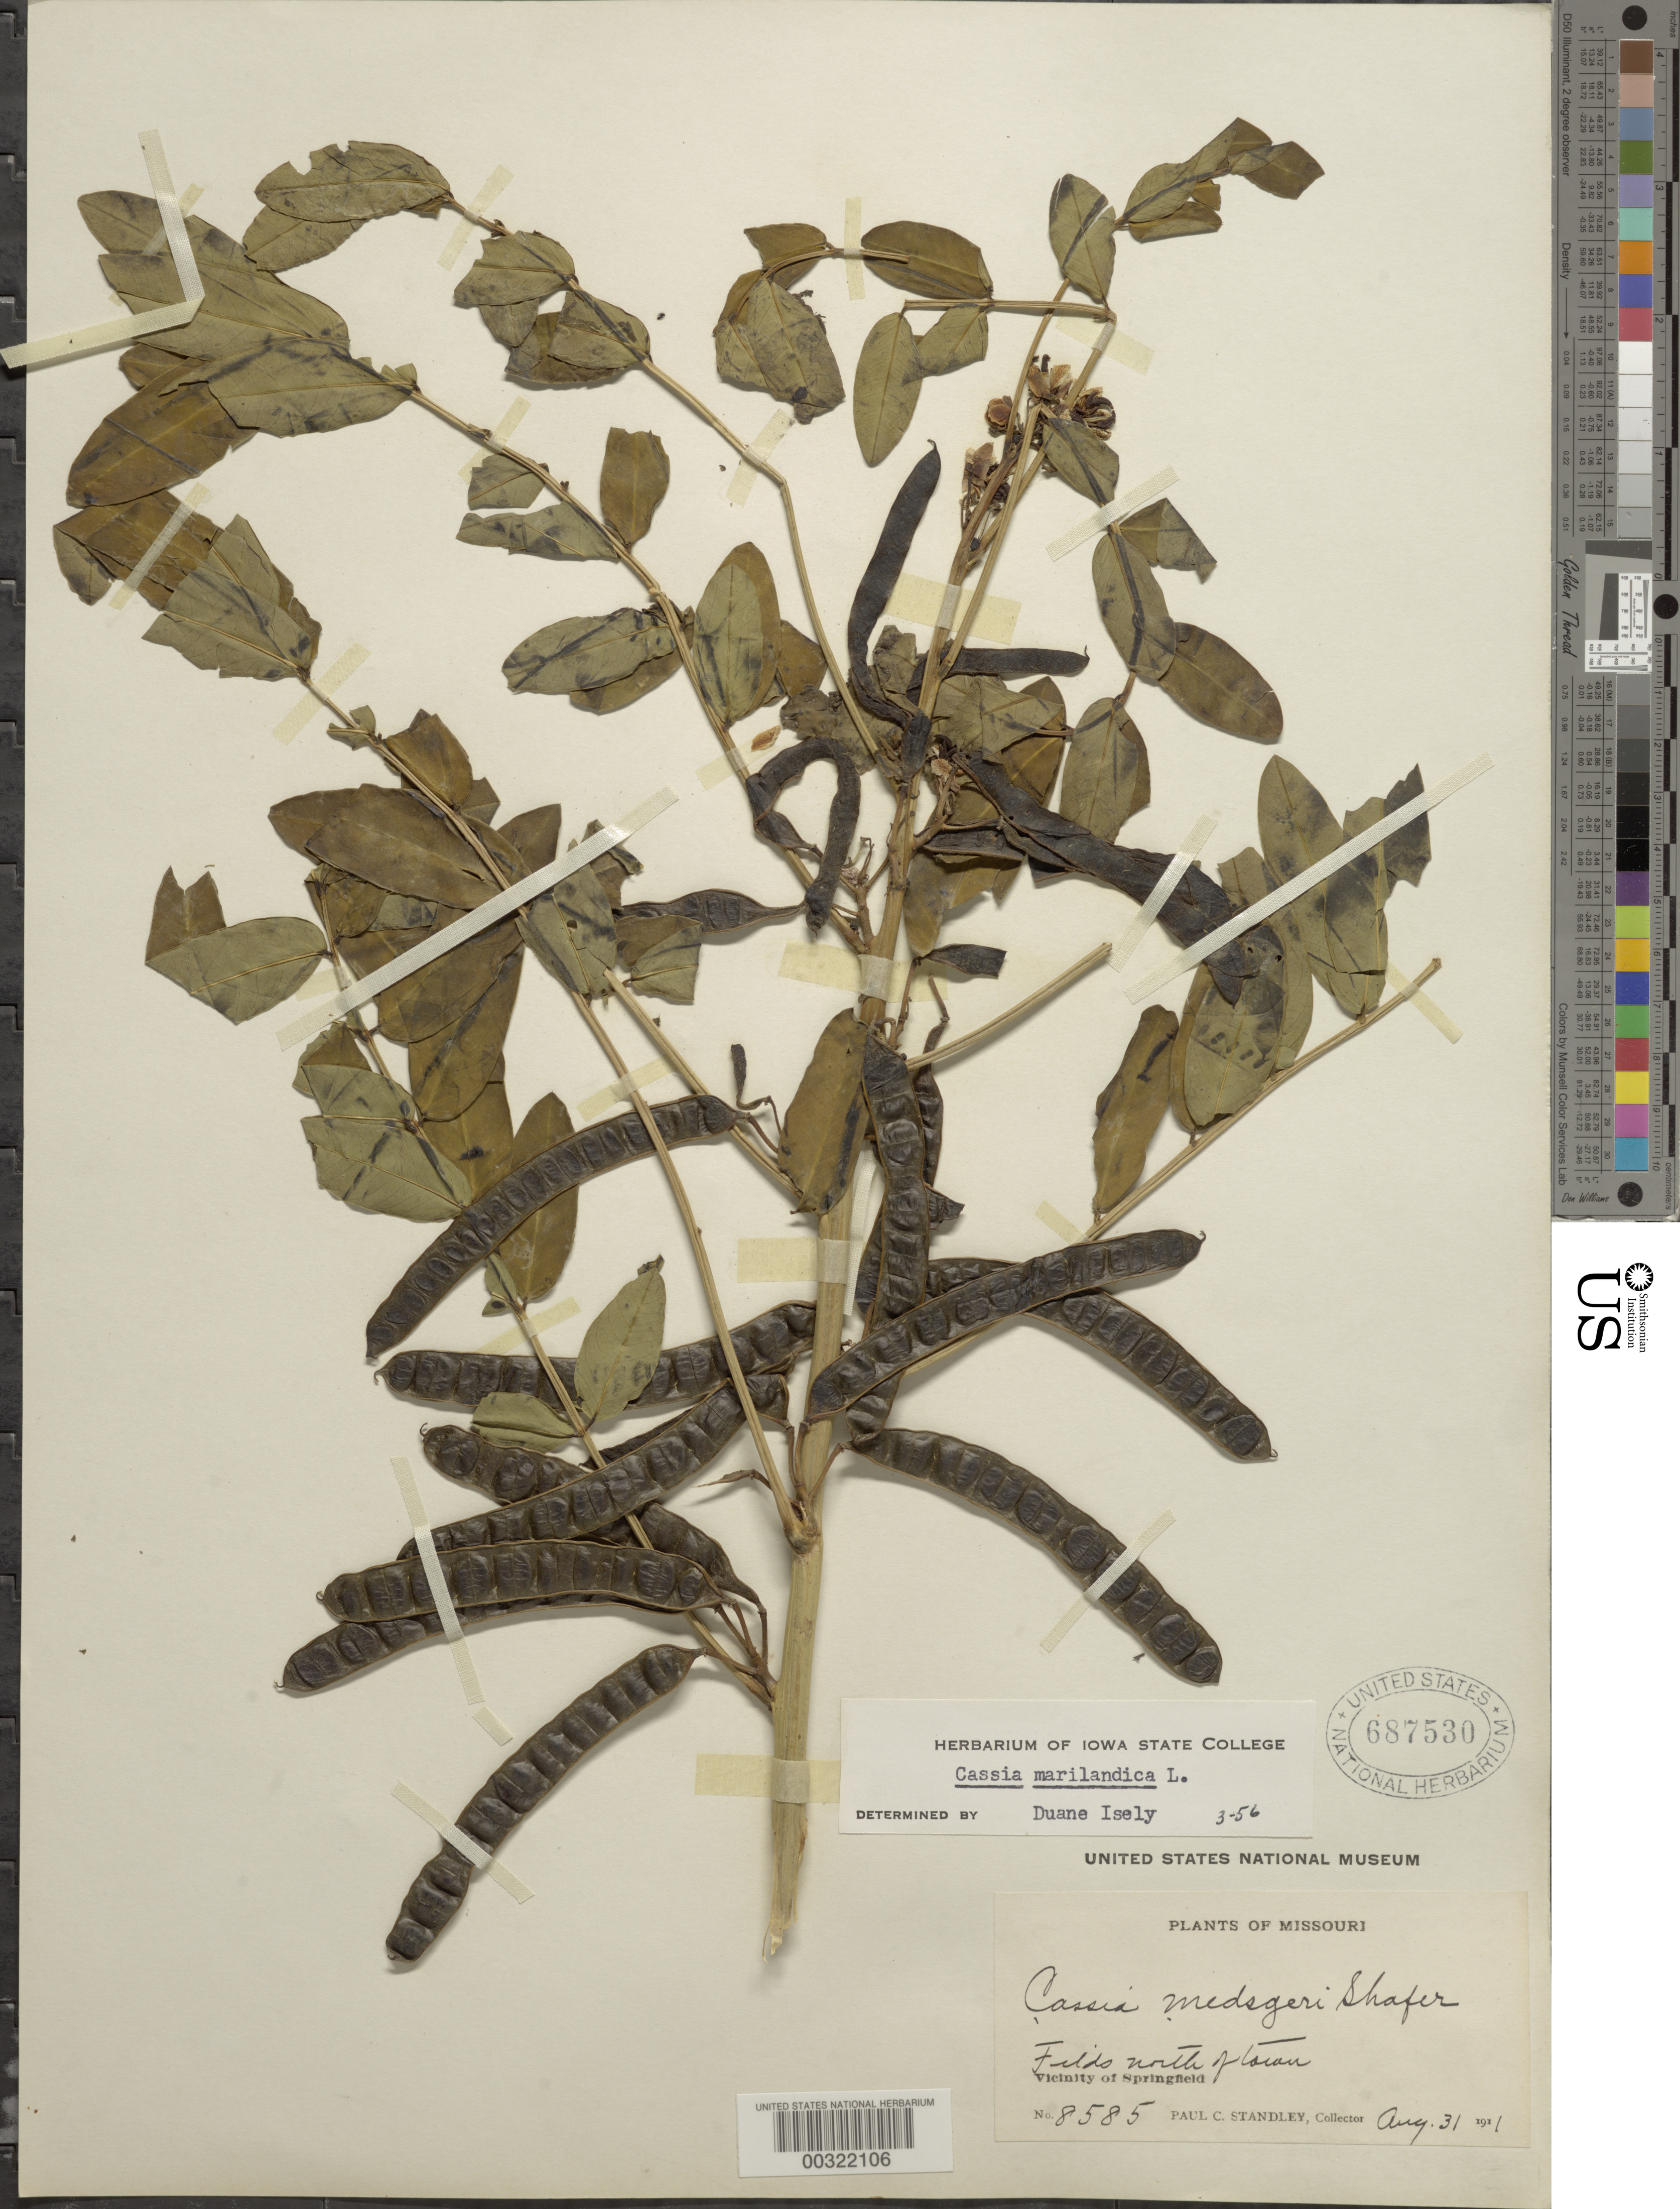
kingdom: Plantae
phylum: Tracheophyta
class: Magnoliopsida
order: Fabales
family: Fabaceae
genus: Senna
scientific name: Senna marilandica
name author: (L.) Link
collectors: P. C. Standley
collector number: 8585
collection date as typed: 31 Aug 1911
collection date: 1911-08-31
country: United States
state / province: Missouri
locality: N of town, vicinity of springfield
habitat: Fields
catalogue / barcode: US 687530